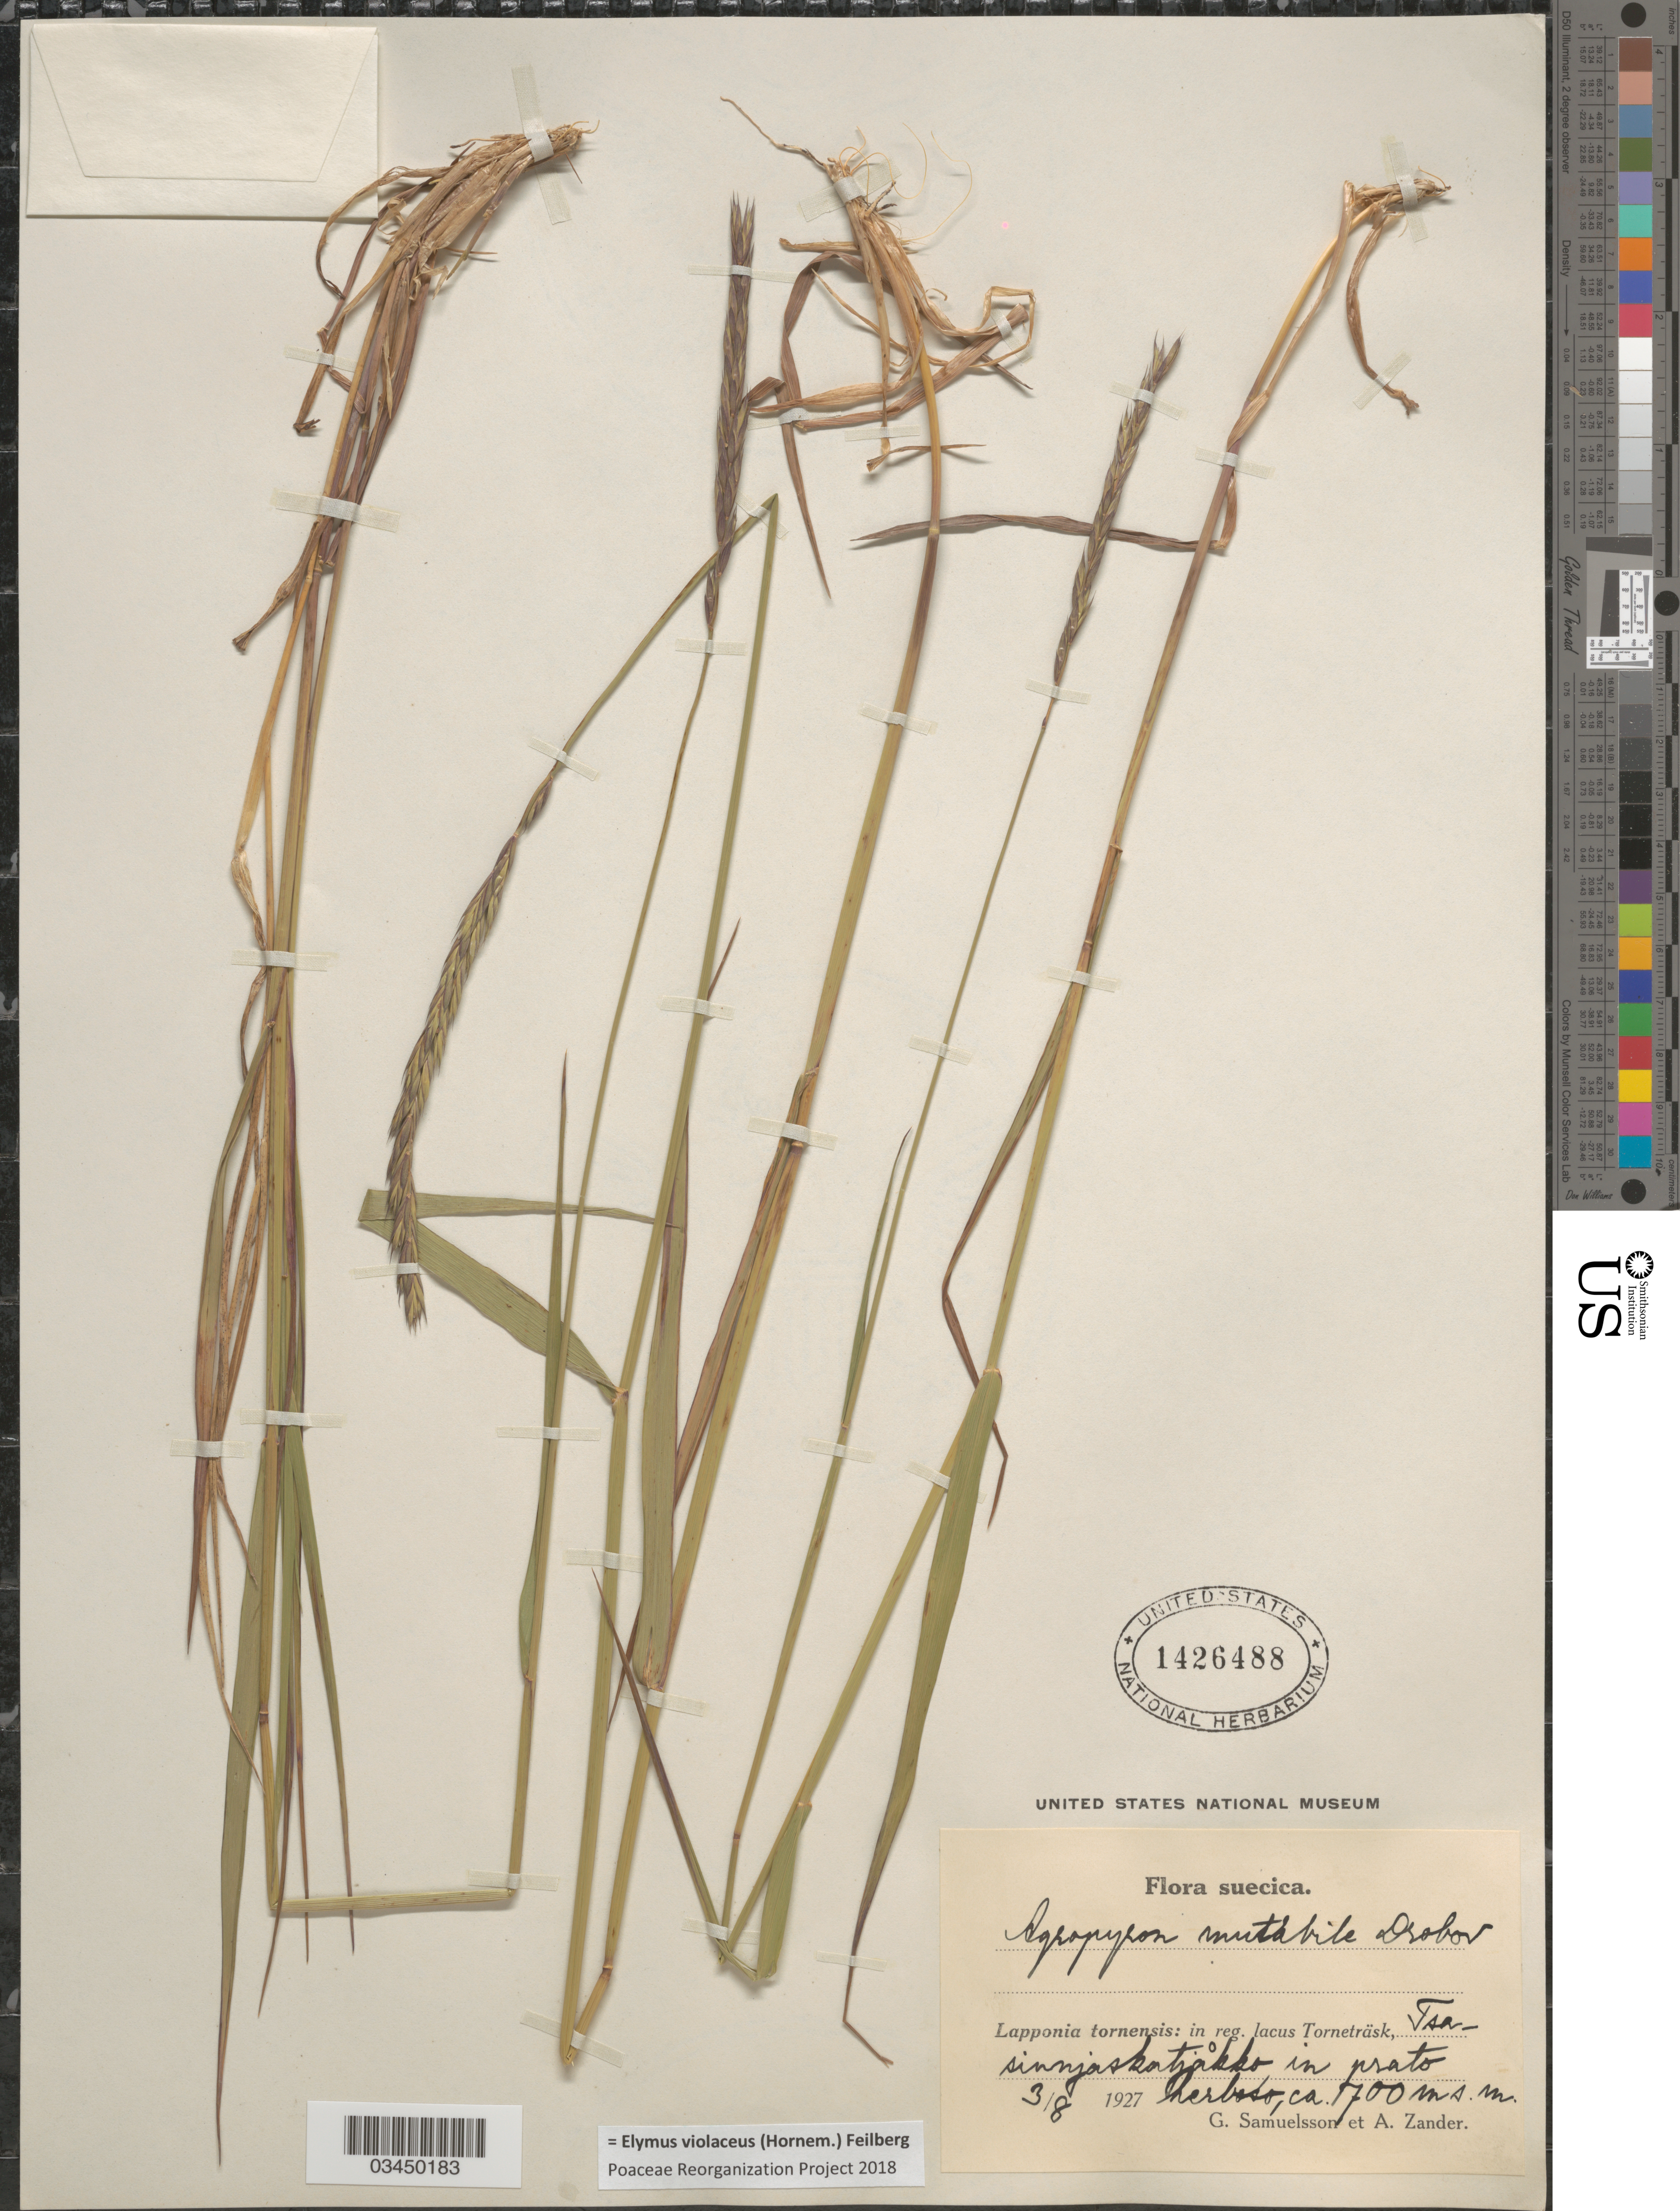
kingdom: Plantae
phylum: Tracheophyta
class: Liliopsida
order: Poales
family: Poaceae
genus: Elymus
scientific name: Elymus violaceus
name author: (Hornem.) Feilberg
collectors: G. Samuelsson & A. Zander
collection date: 1927-08-03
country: Sweden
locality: Suecica. Lapponia tornensis: in reg. lacus Torneträsk, Tsasinnjaskatiåkko in prato herboso.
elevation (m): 1700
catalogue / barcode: US 1426488